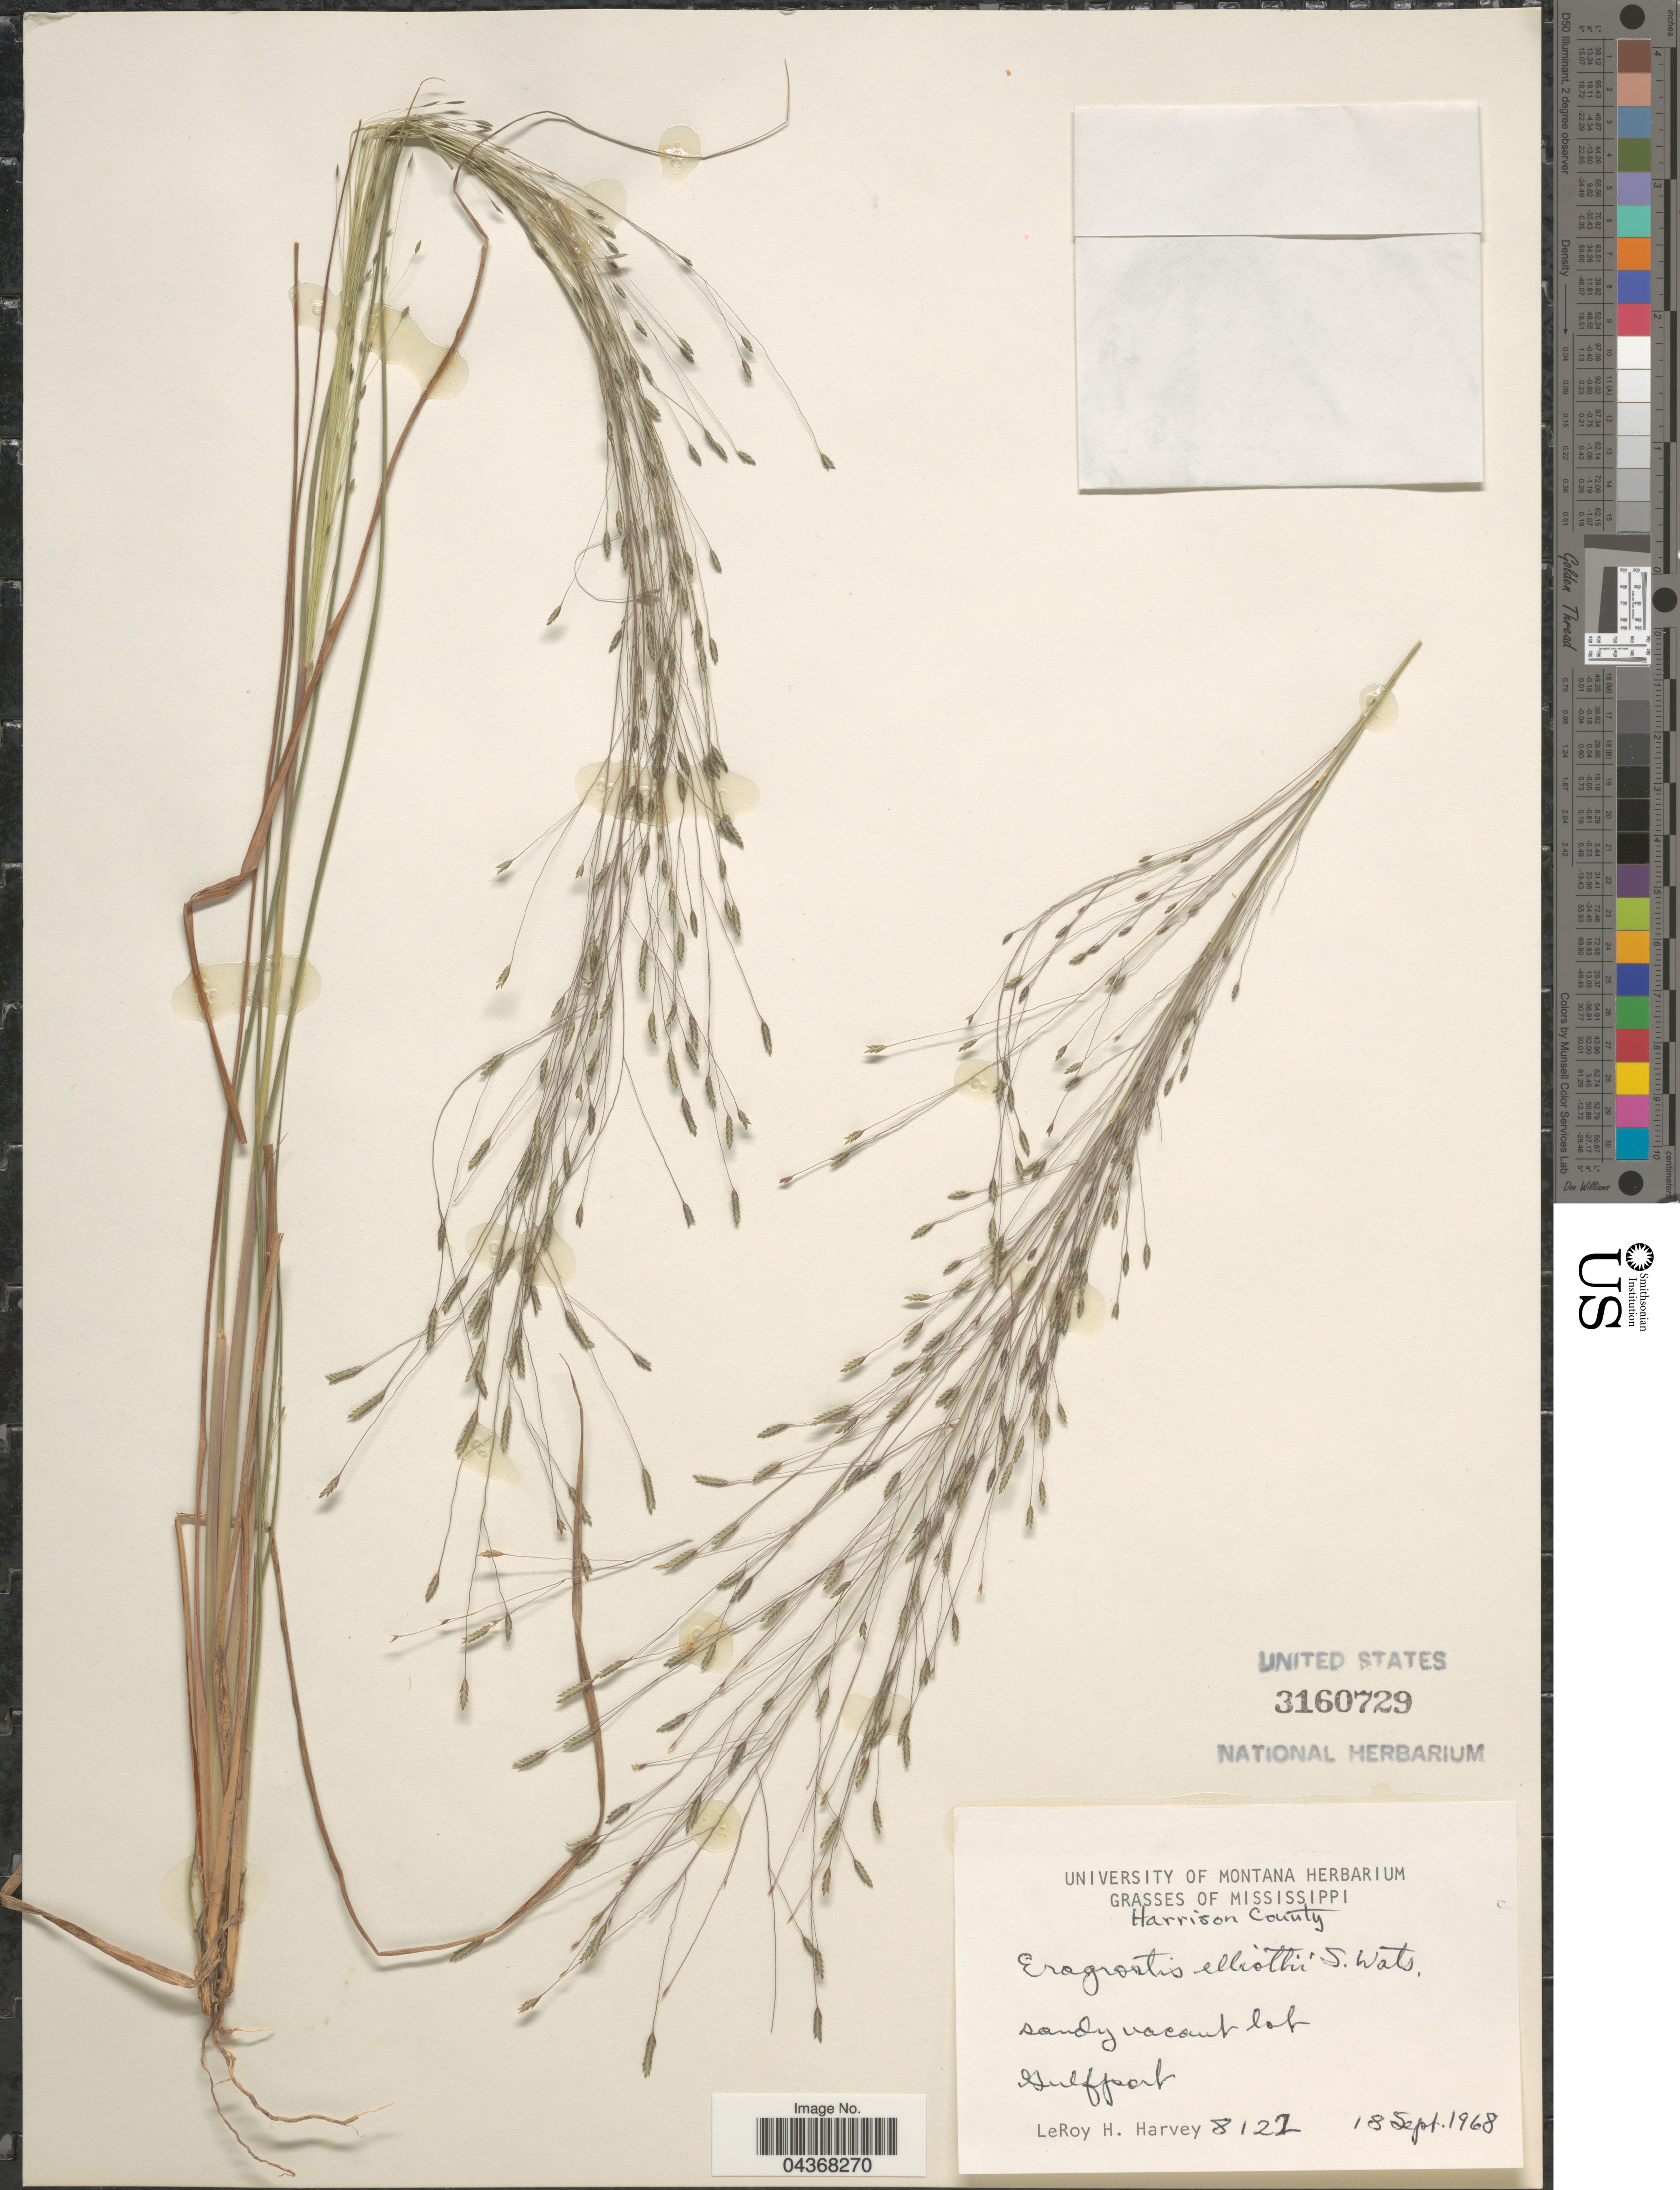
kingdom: Plantae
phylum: Tracheophyta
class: Liliopsida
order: Poales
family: Poaceae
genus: Eragrostis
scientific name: Eragrostis elliottii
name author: S. Watson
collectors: L. H. Harvey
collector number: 8122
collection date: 1968-09-18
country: United States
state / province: Mississippi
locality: Harrison County. Sandy vacant lot. Gulf part.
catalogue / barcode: US 3160729